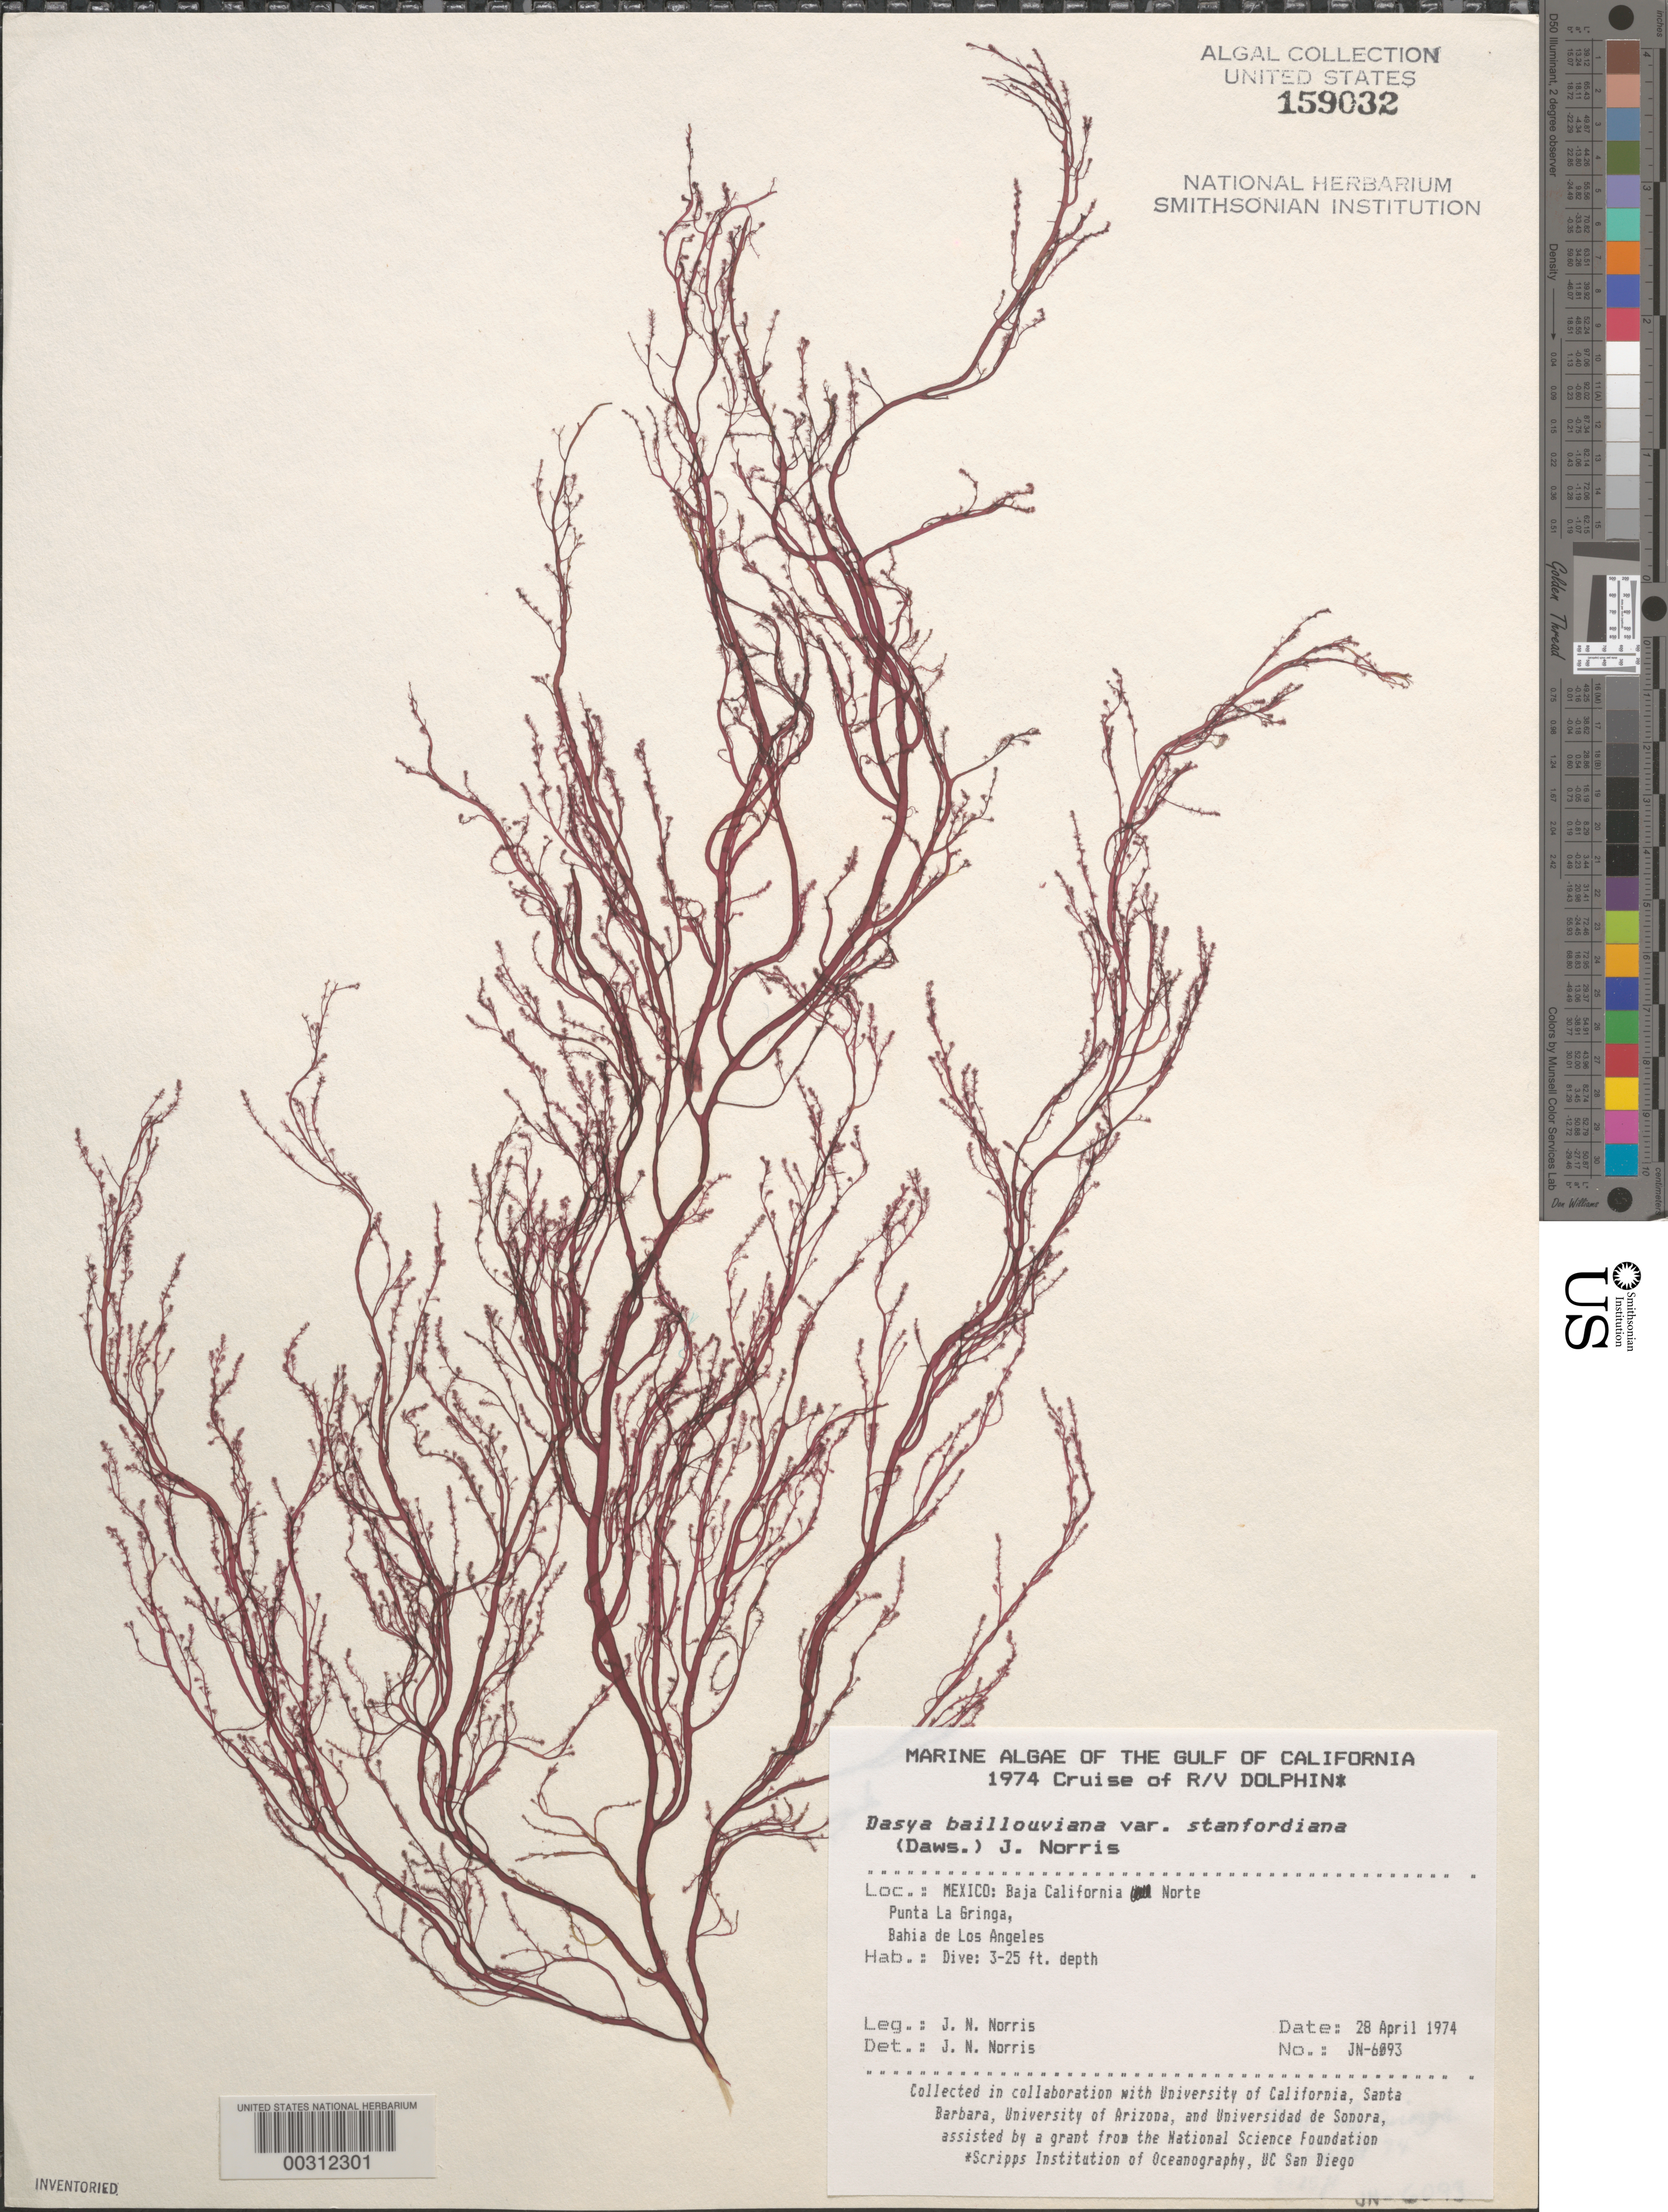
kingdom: Plantae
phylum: Rhodophyta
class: Florideophyceae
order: Ceramiales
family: Dasyaceae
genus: Dasya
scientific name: Dasya pedicellata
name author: (C. Agardh) C. Agardh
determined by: Algae name updating Project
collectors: J. N. Norris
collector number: JN-6093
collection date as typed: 28 Apr 1974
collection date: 1974-04-28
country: Mexico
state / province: Baja California Norte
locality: Punta La Gringa, Bahia de Los Angeles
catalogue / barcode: US 159032